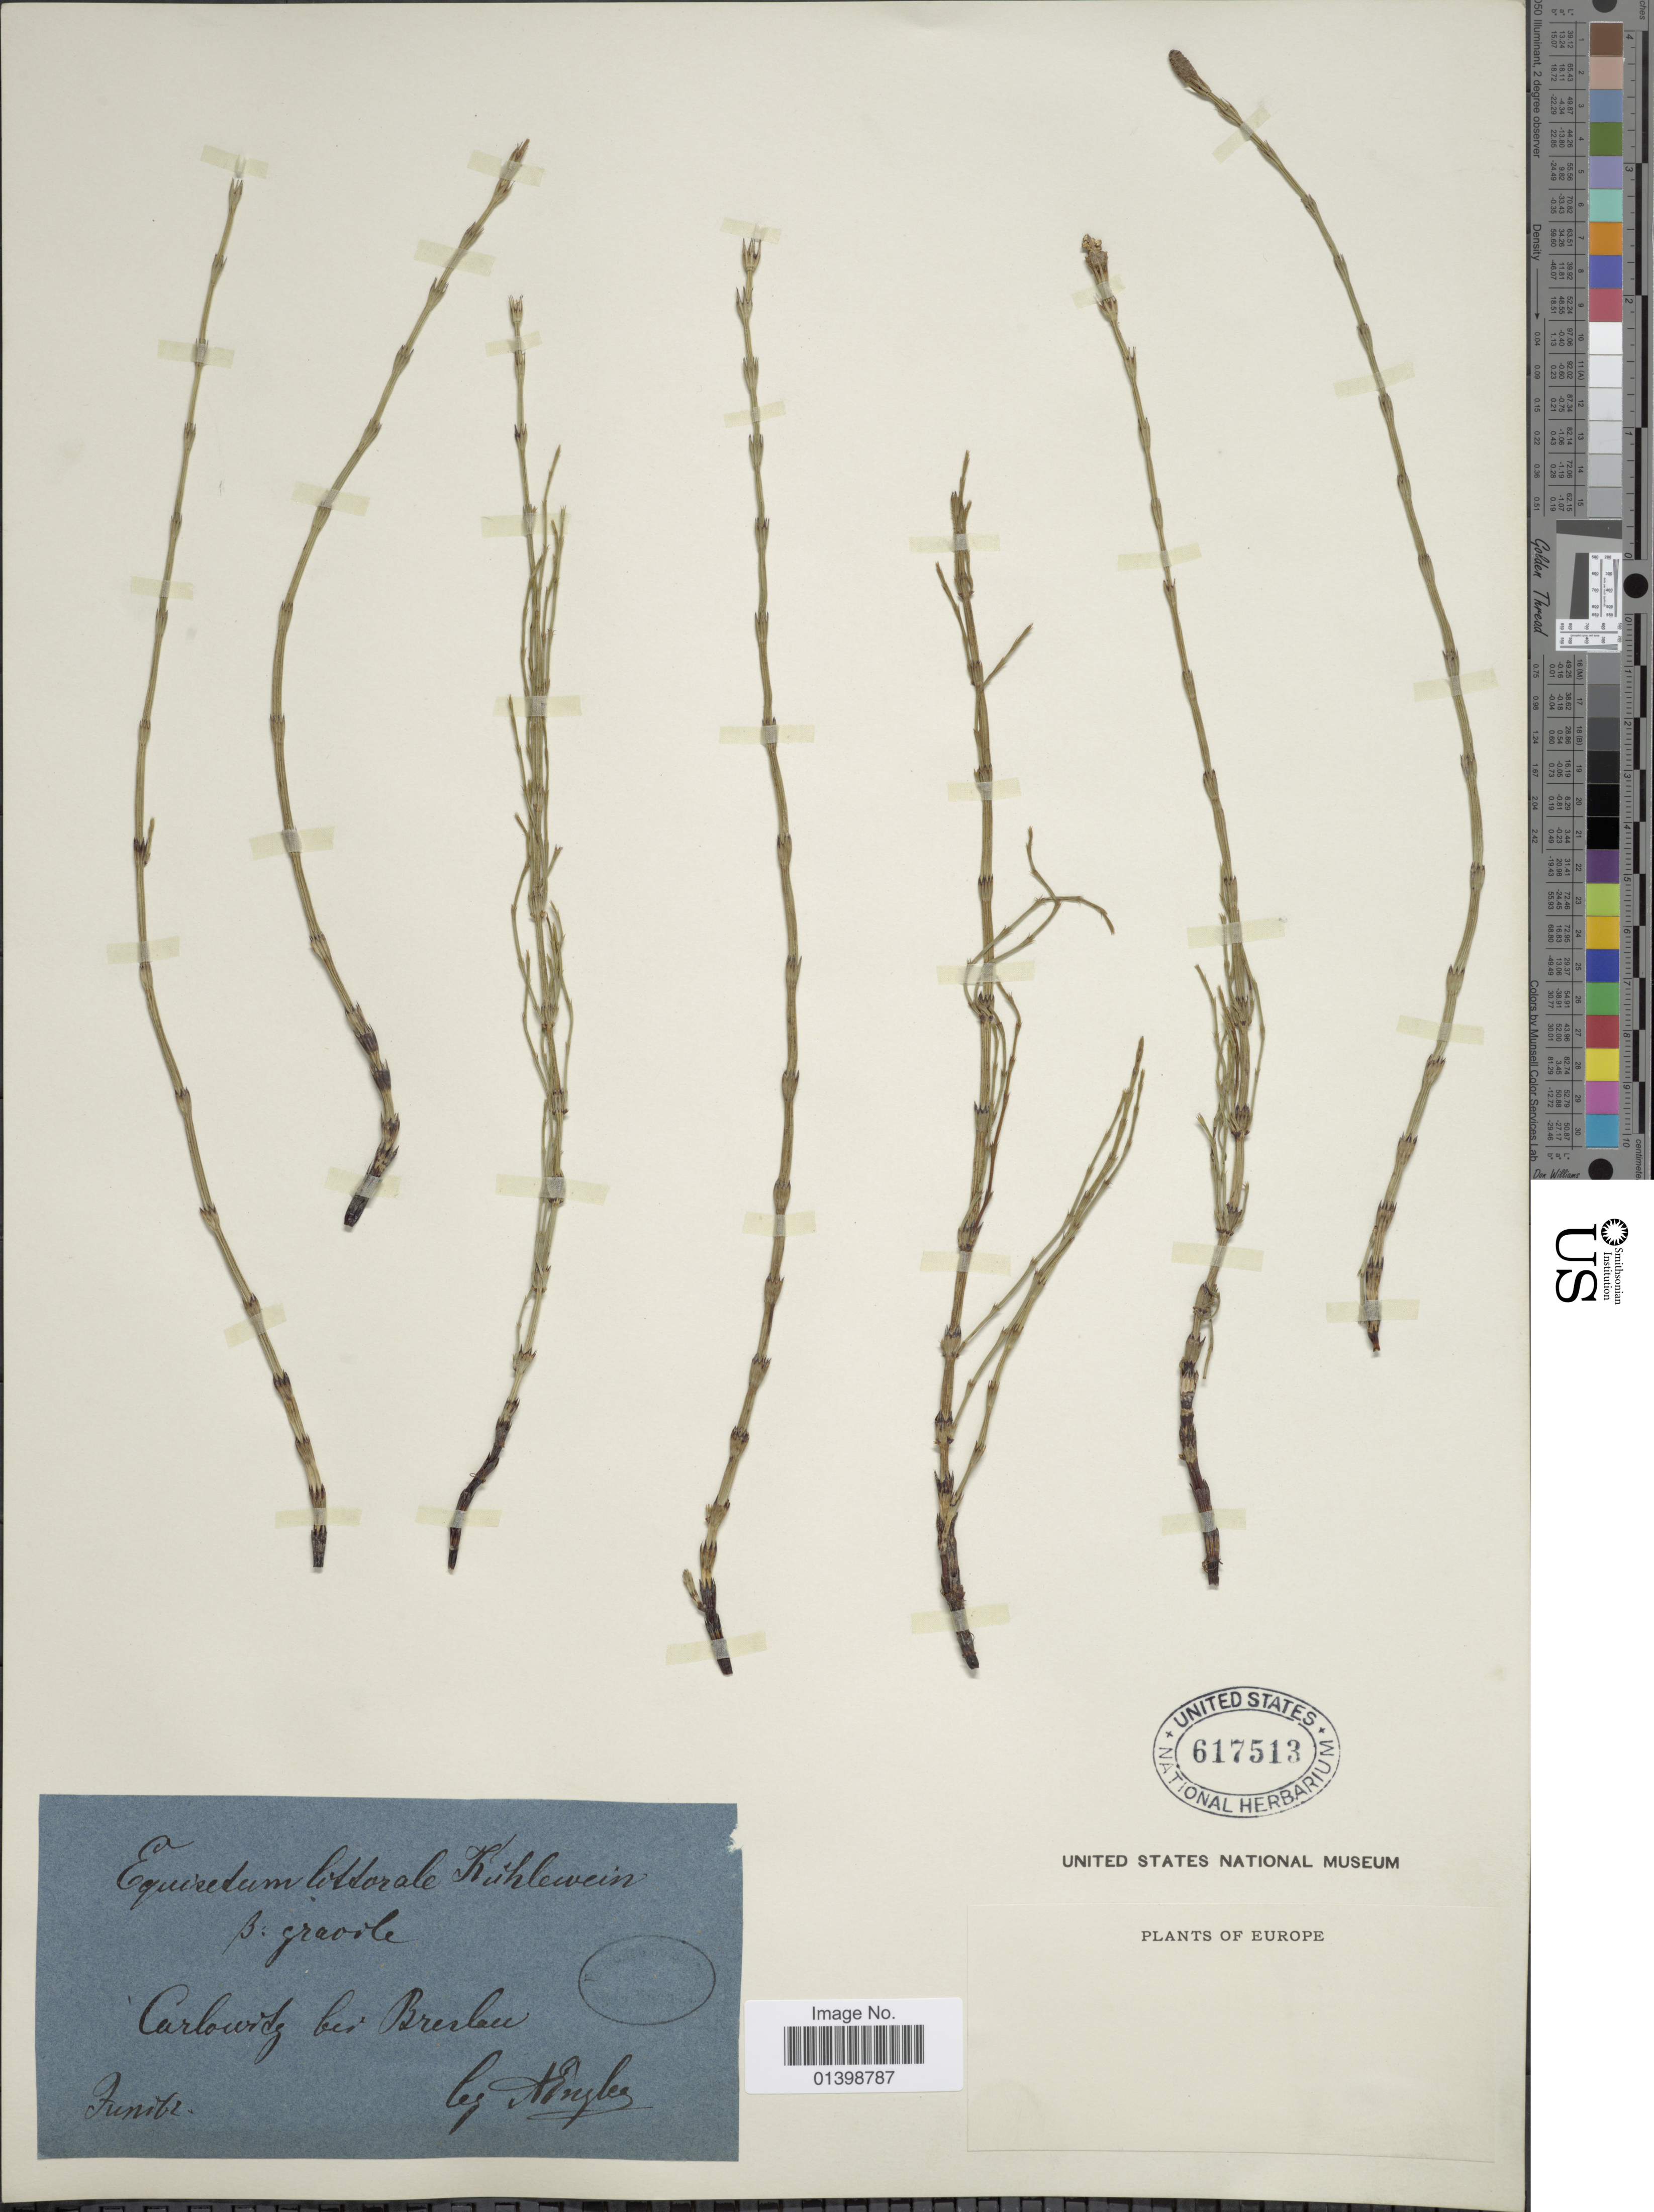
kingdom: Plantae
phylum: Tracheophyta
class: Polypodiopsida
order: Equisetales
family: Equisetaceae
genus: Equisetum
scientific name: Equisetum x litorale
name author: Kuhlw.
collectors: A. Engles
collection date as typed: Transcribed d/m/y: /6/62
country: Poland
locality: Carlowitz bei Breslau [interpreted]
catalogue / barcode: US 617513